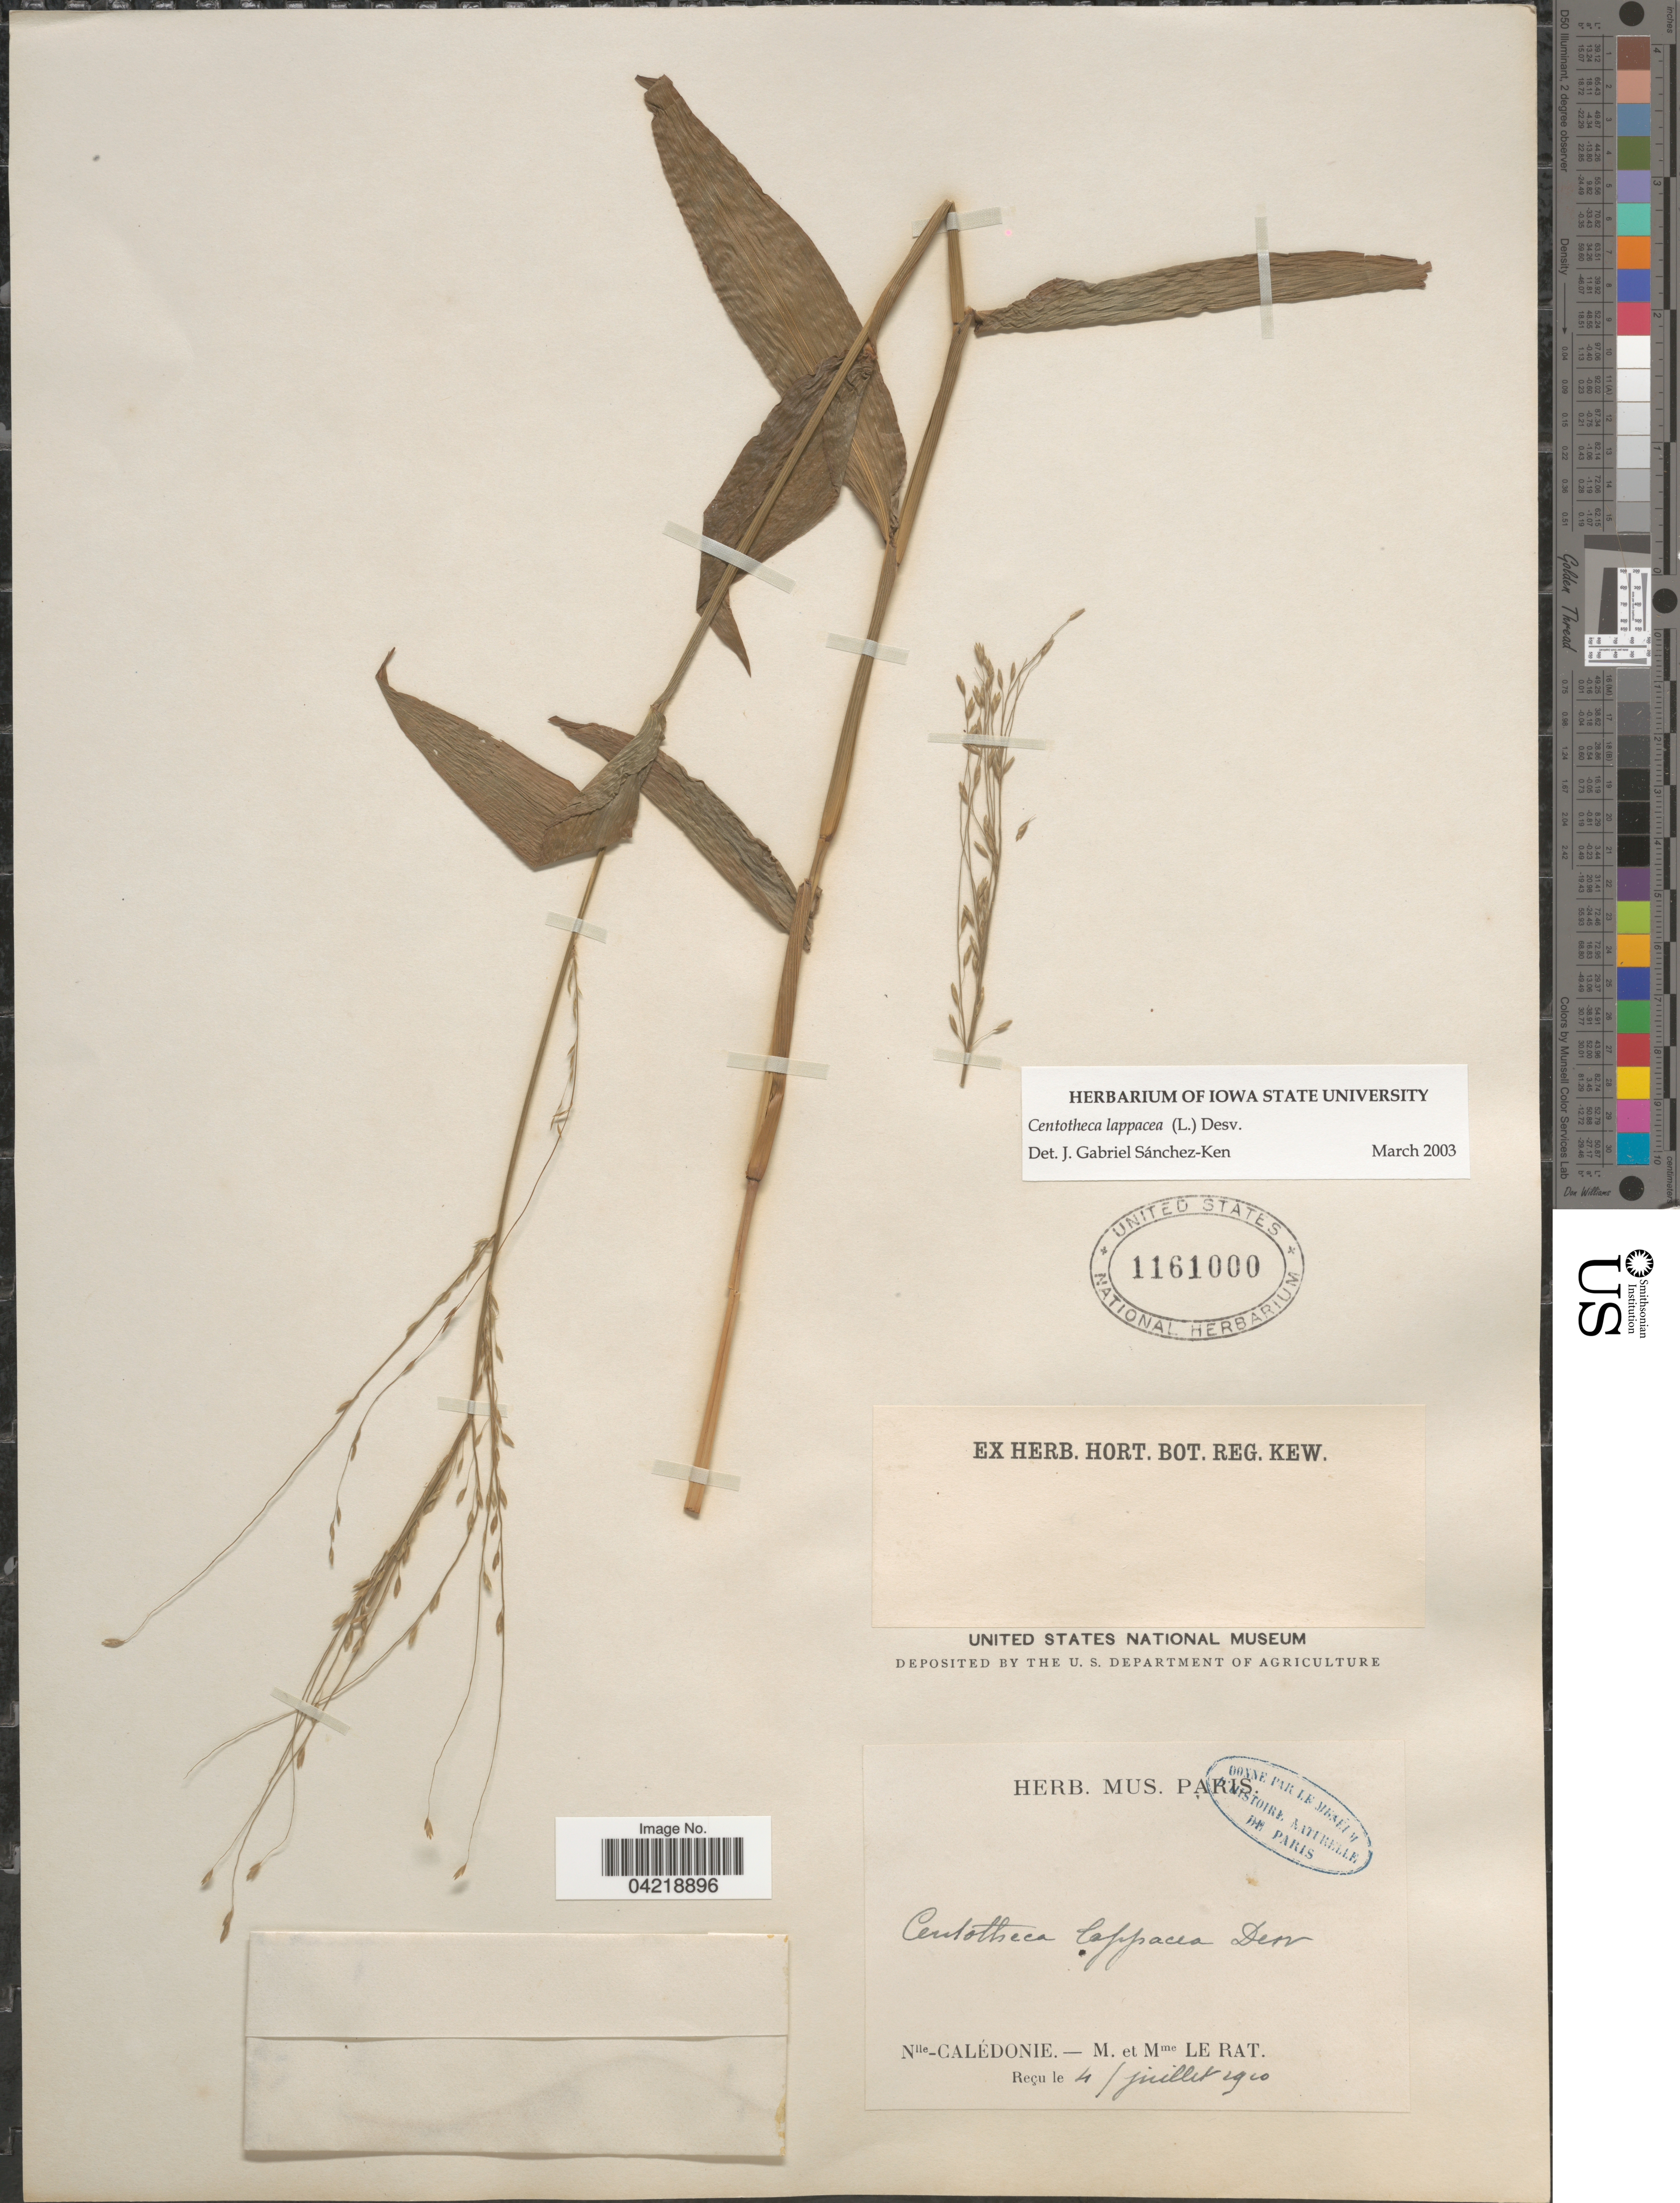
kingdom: Plantae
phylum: Tracheophyta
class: Liliopsida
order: Poales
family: Poaceae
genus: Centotheca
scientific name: Centotheca lappacea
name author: (L.) Desv.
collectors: M. Le Rat & M. Le Rat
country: New Caledonia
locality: Nlle-Calédonie.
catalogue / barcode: US 1161000